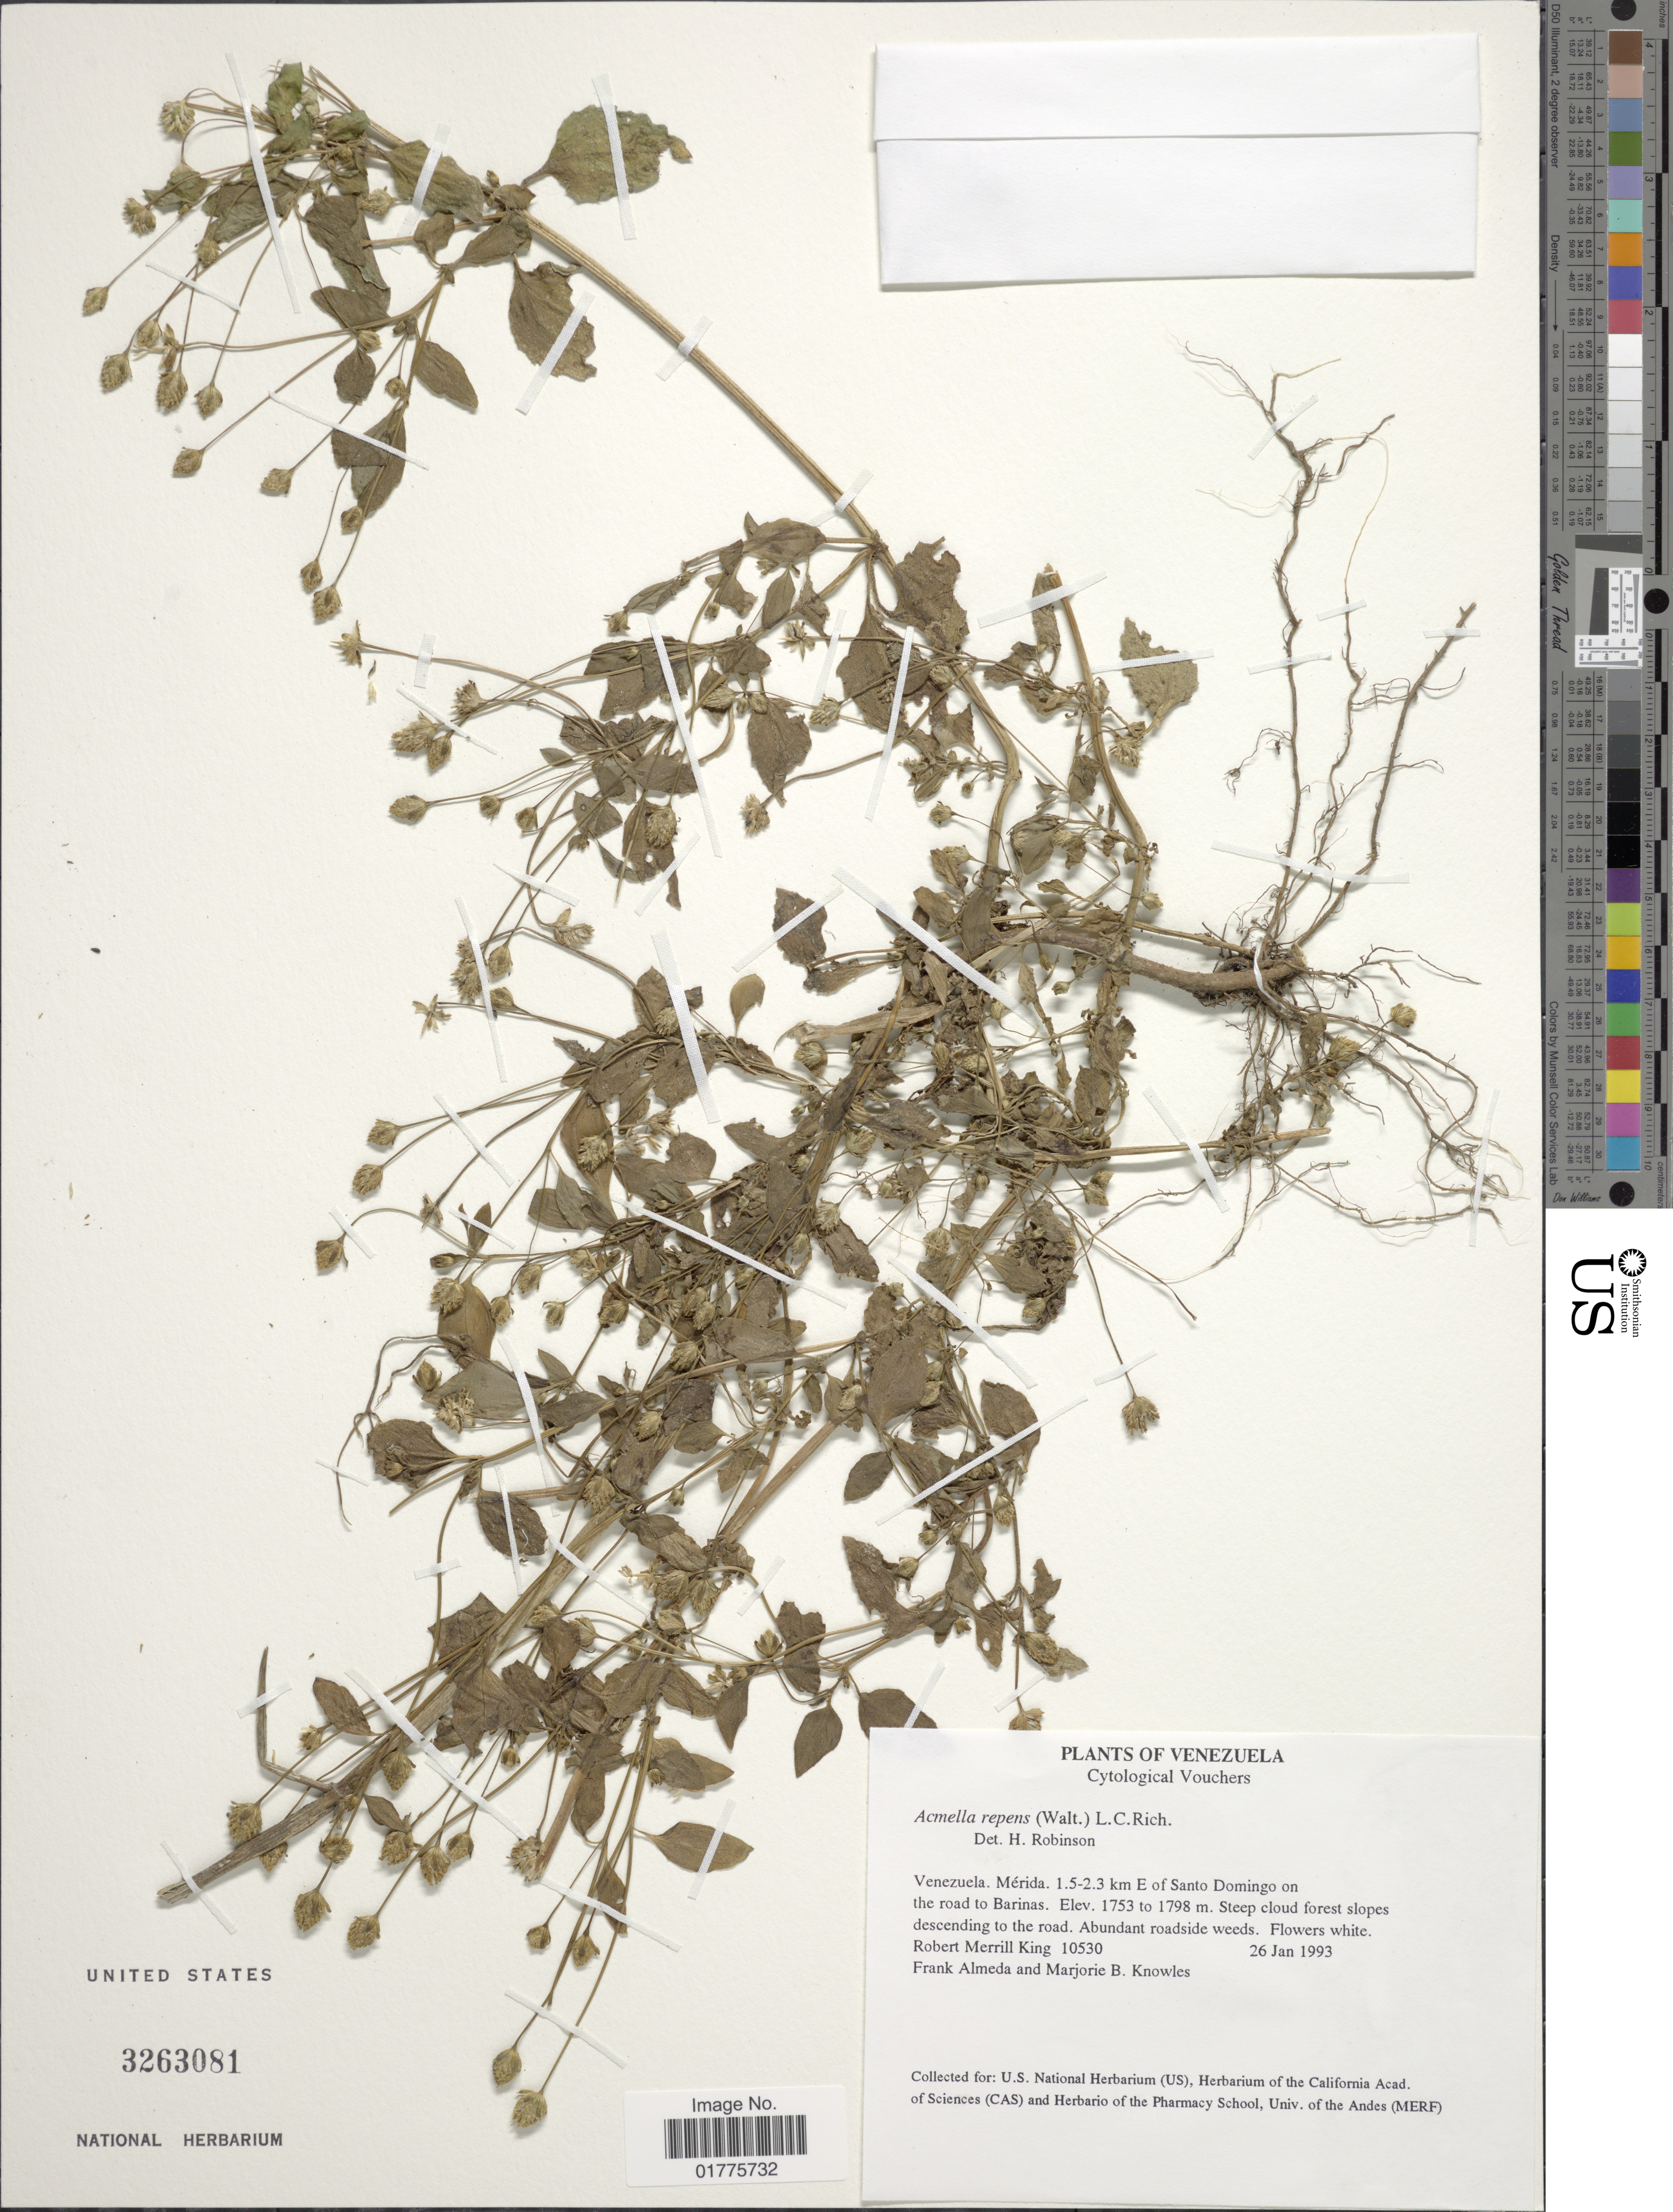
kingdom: Plantae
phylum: Tracheophyta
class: Magnoliopsida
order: Asterales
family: Asteraceae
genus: Acmella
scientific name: Acmella repens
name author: (Walter) Rich.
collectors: R. M. King, F. Almeda & M. B. Knowles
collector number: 10530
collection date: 1993-01-26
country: Venezuela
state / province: Mérida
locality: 1.5-2.3 km E of Santo Domingo on the road to Barinas, steep cloud forest slopes descending to the road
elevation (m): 1753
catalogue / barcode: US 3263081